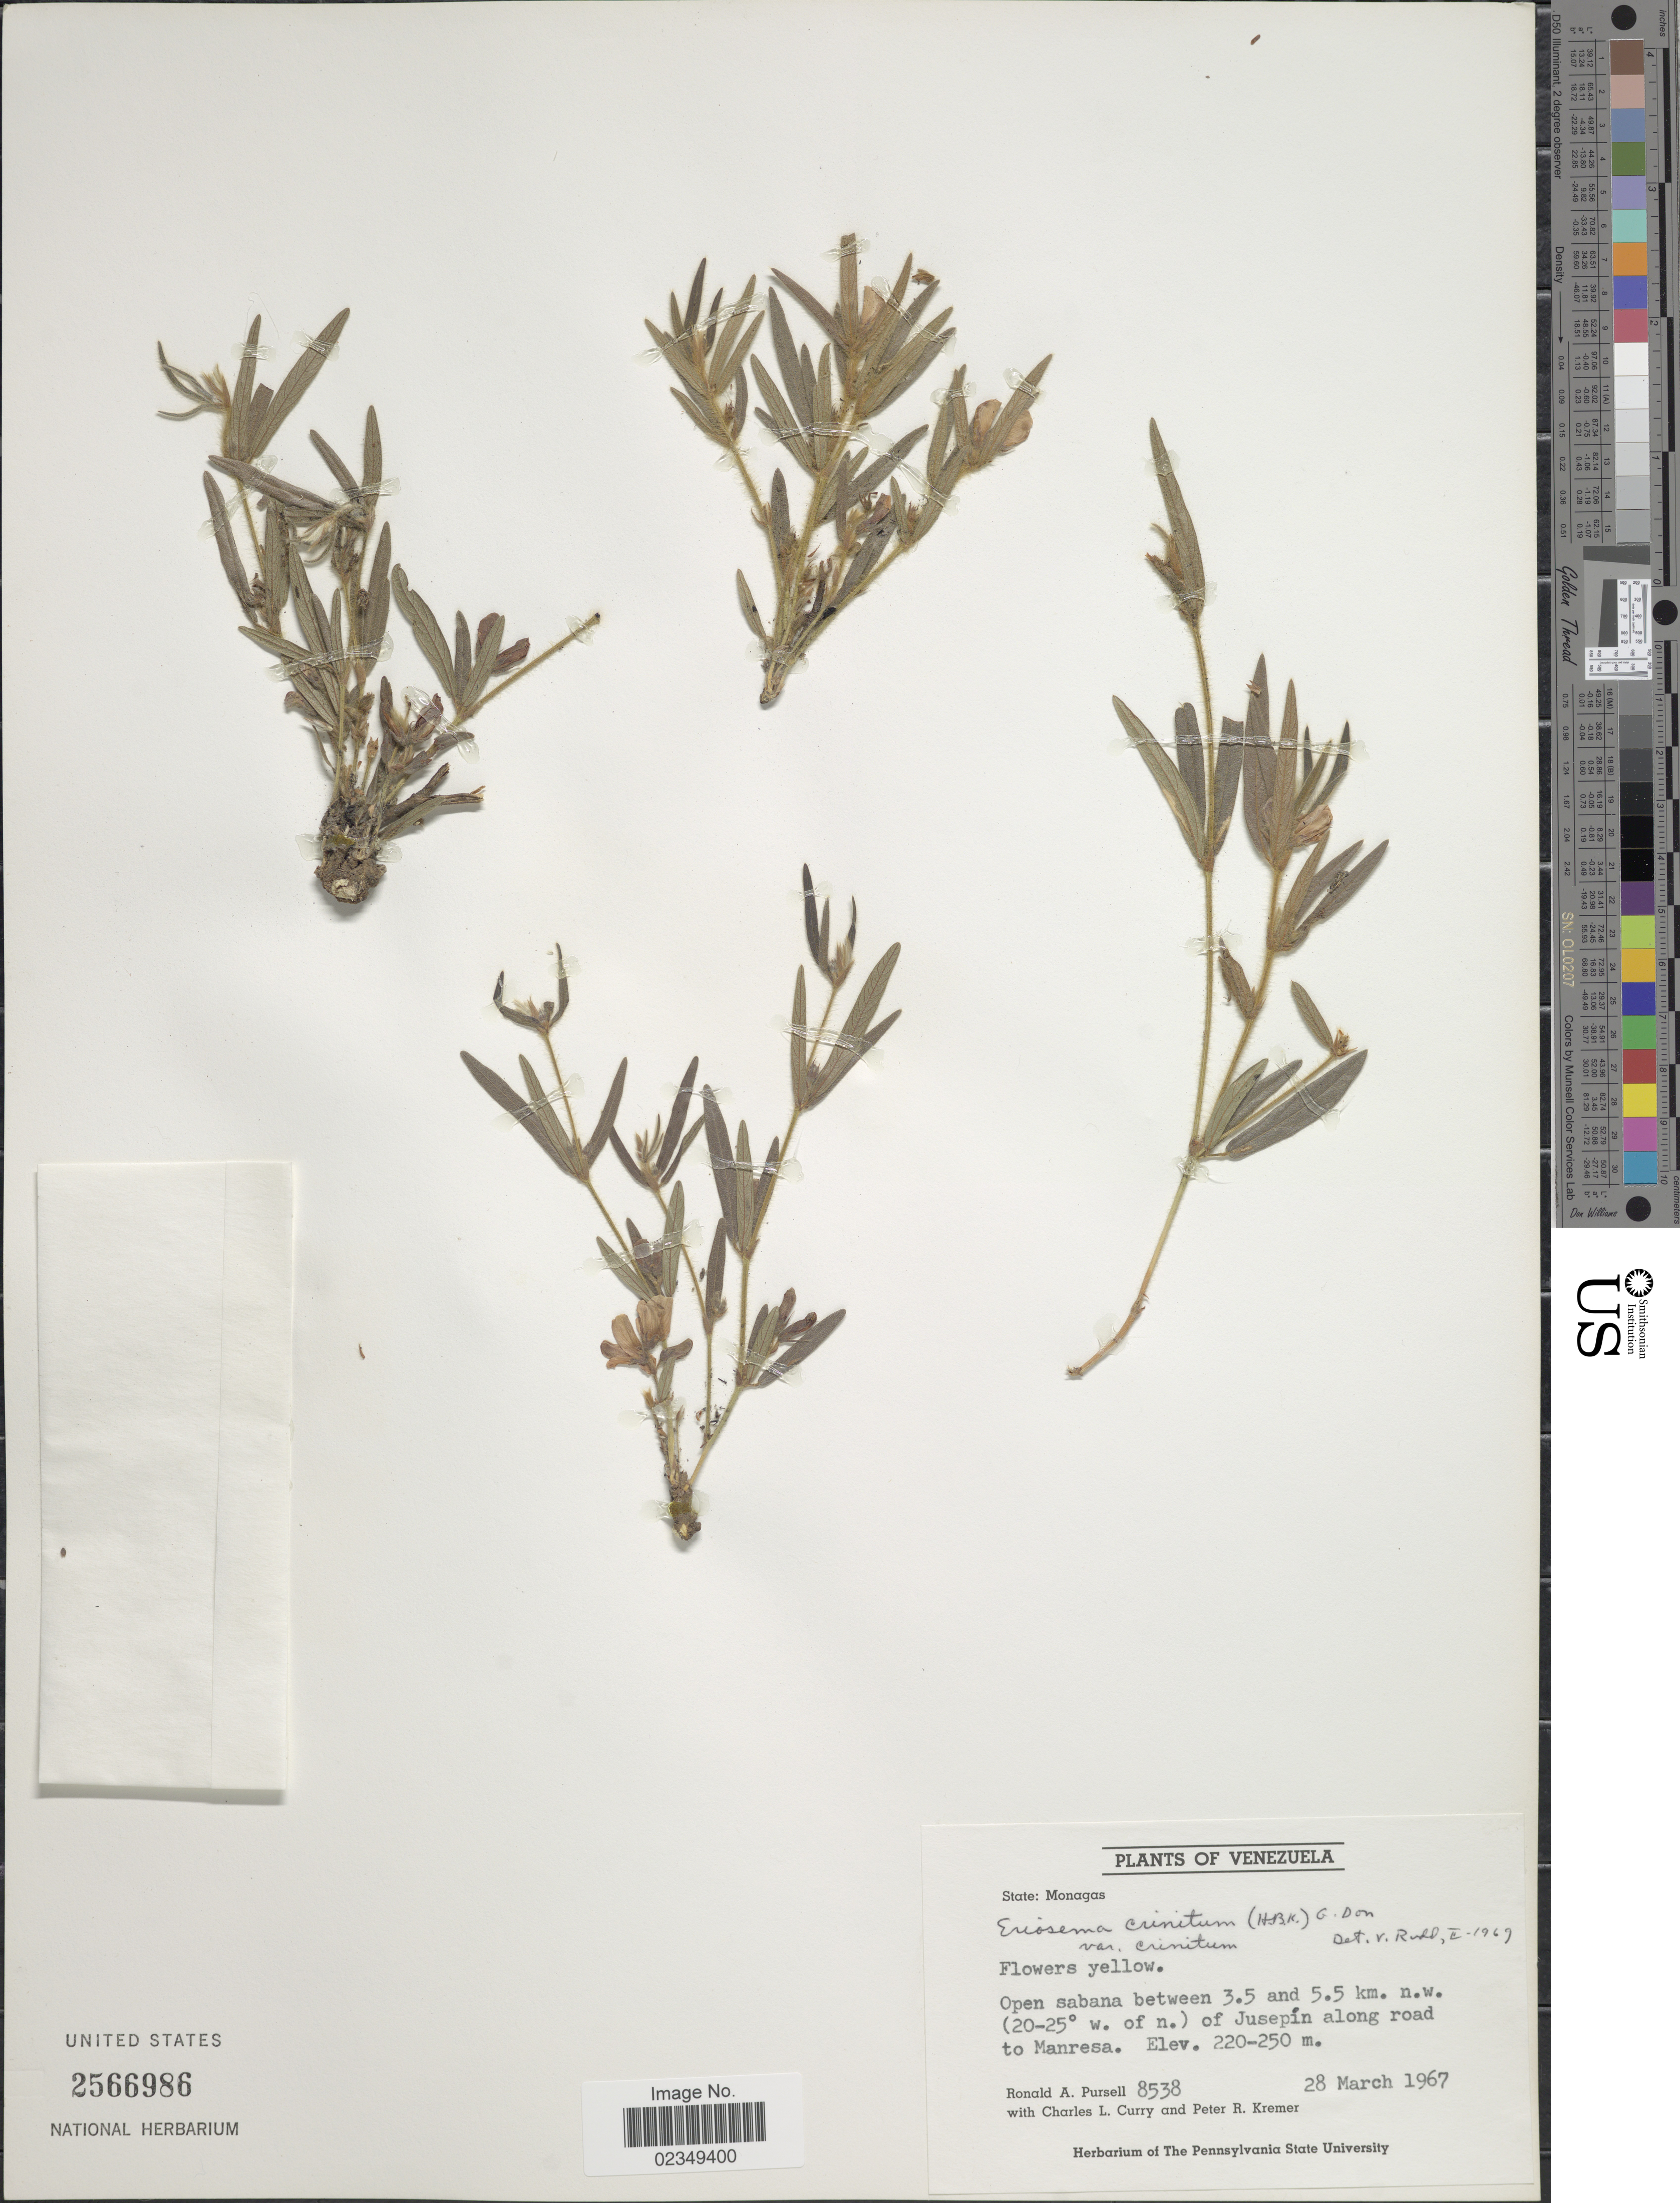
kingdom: Plantae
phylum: Tracheophyta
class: Magnoliopsida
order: Fabales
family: Fabaceae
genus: Eriosema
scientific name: Eriosema crinitum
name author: (Kunth) G. Don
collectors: R. A. Pursell, C. L. Curry & P. Kremer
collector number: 8538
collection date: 1967-03-28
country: Venezuela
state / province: Monagas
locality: Between 3.5 and 5.5 km. n.w. of Jusepín along road to Manresa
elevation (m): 220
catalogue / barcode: US 2566986